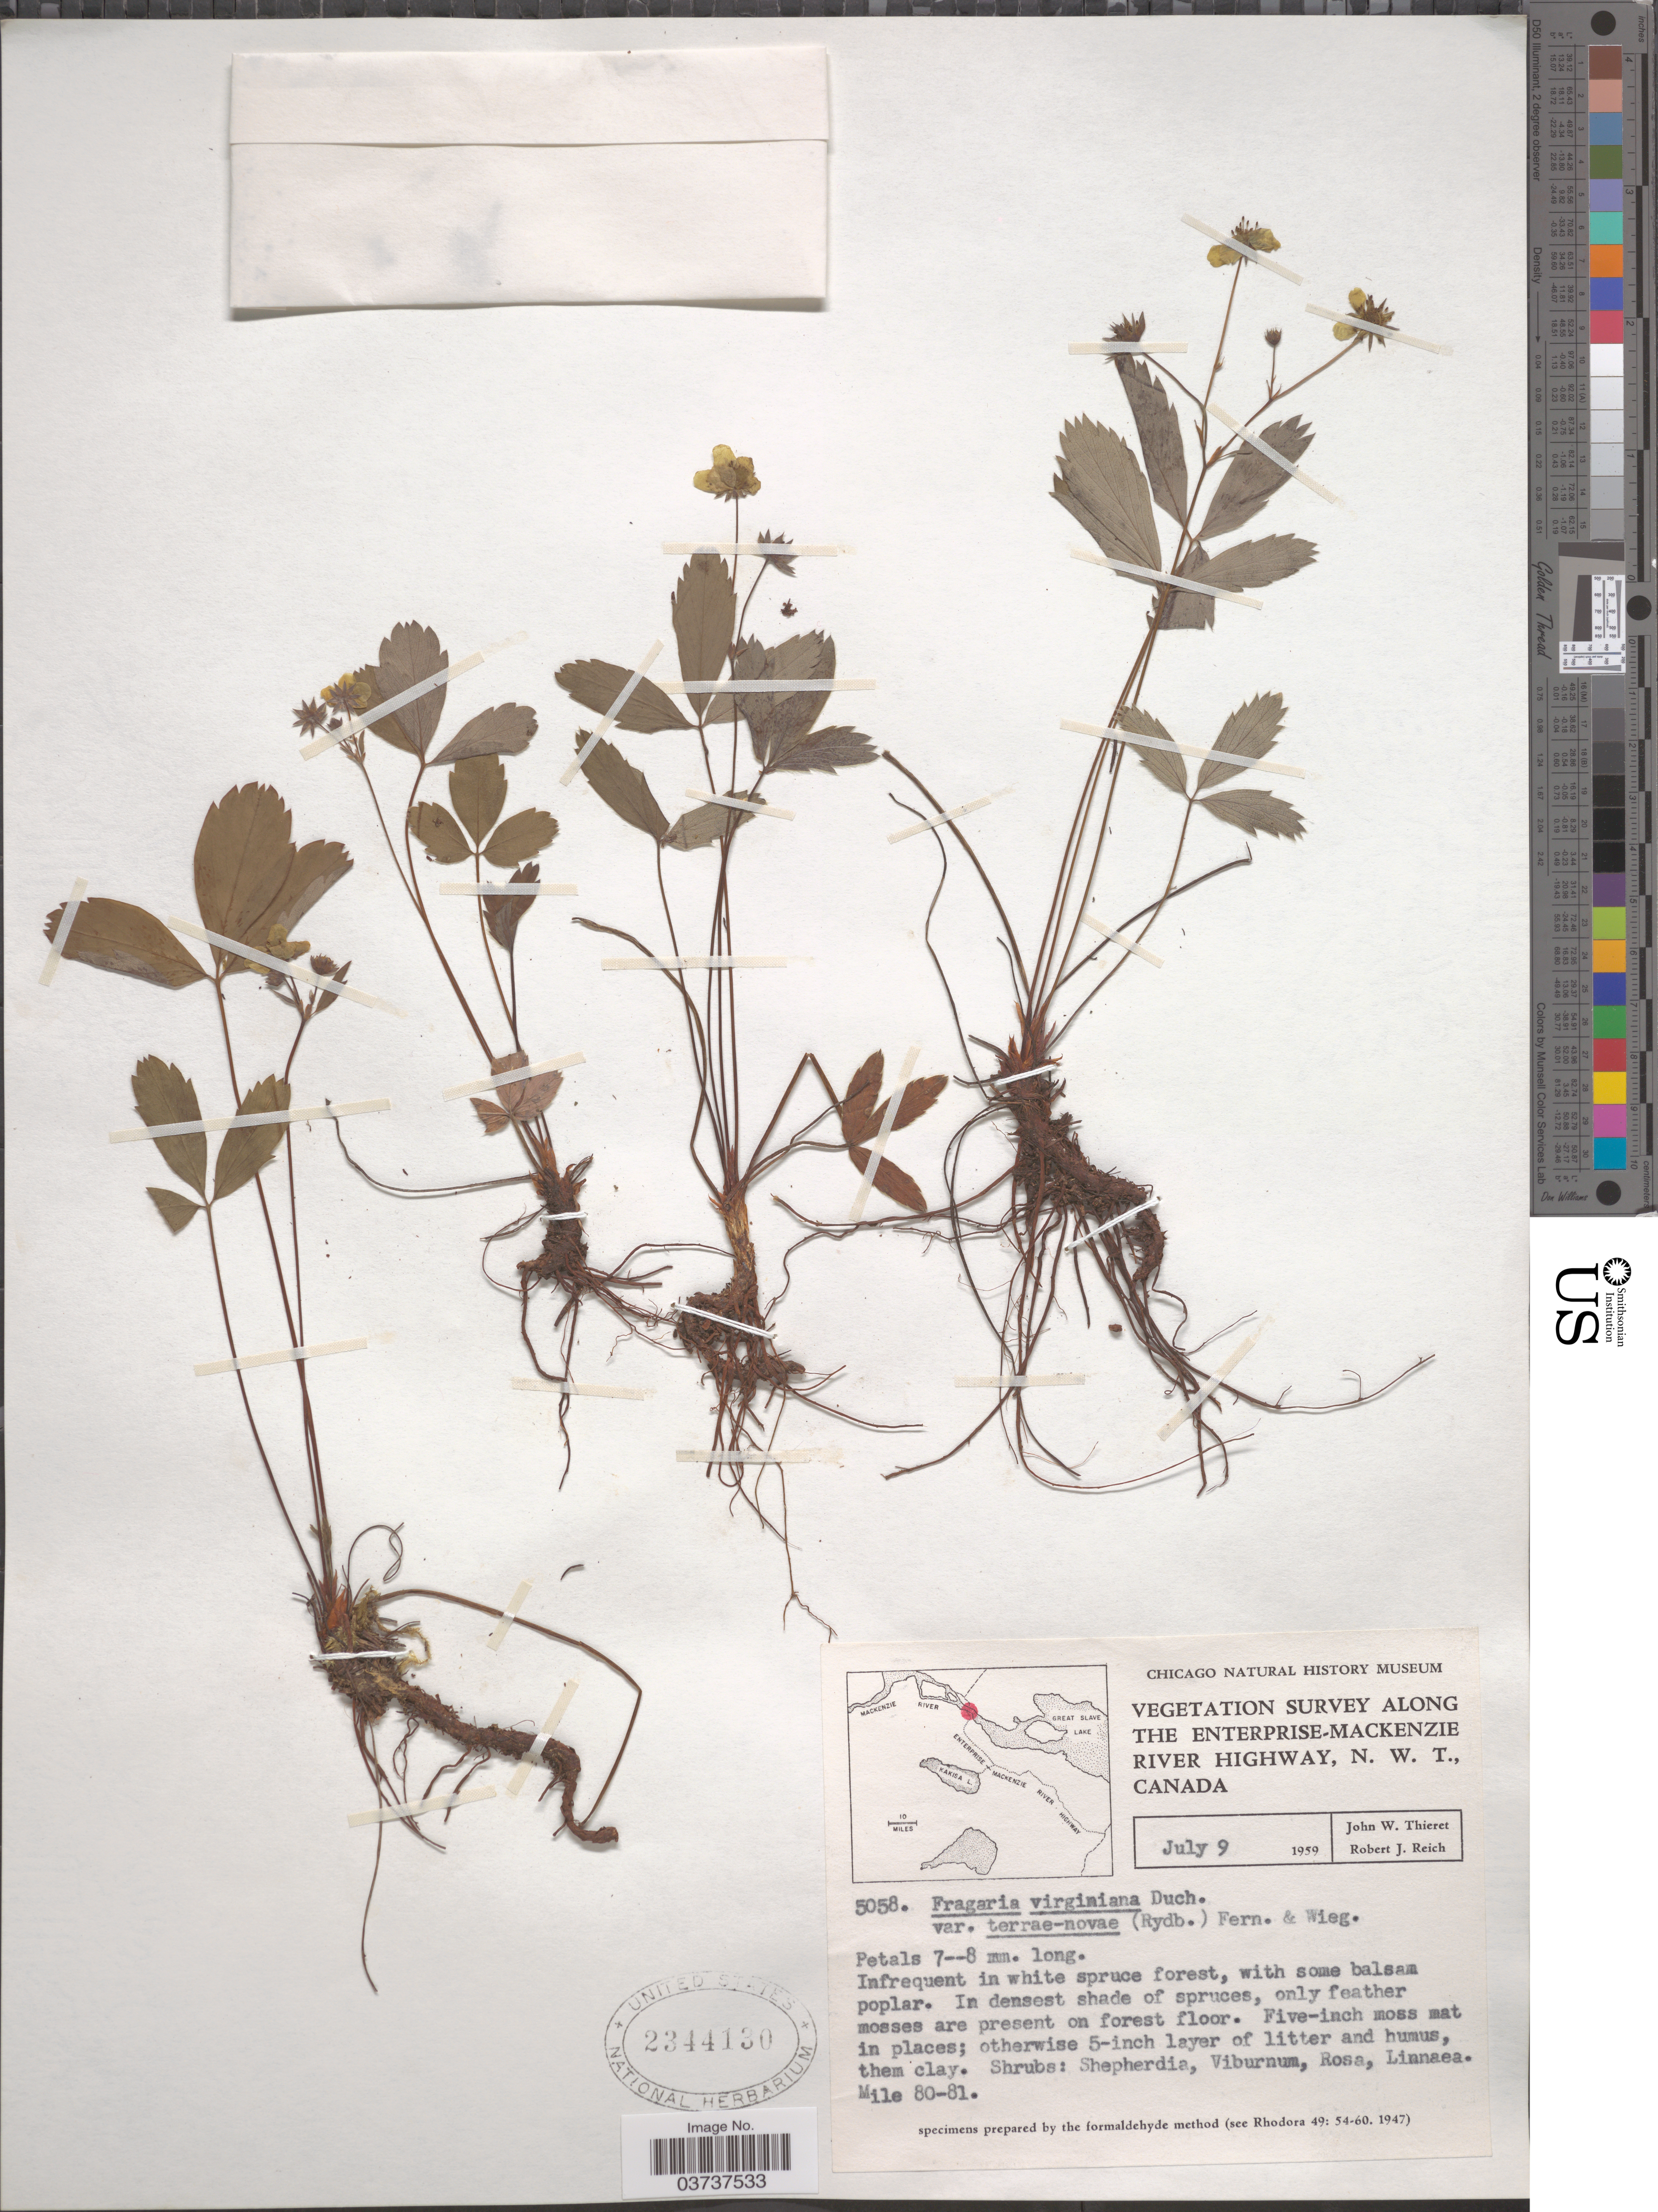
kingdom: Plantae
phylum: Tracheophyta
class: Magnoliopsida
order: Rosales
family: Rosaceae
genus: Fragaria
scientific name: Fragaria virginiana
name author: Mill.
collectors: J. W. Thieret & R. Reich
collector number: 5058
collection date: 1959-07-09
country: Canada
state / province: Northwest Territories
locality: Along the Enterprise-Mackenzie River Highway. Mile 80-81.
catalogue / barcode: US 2344130